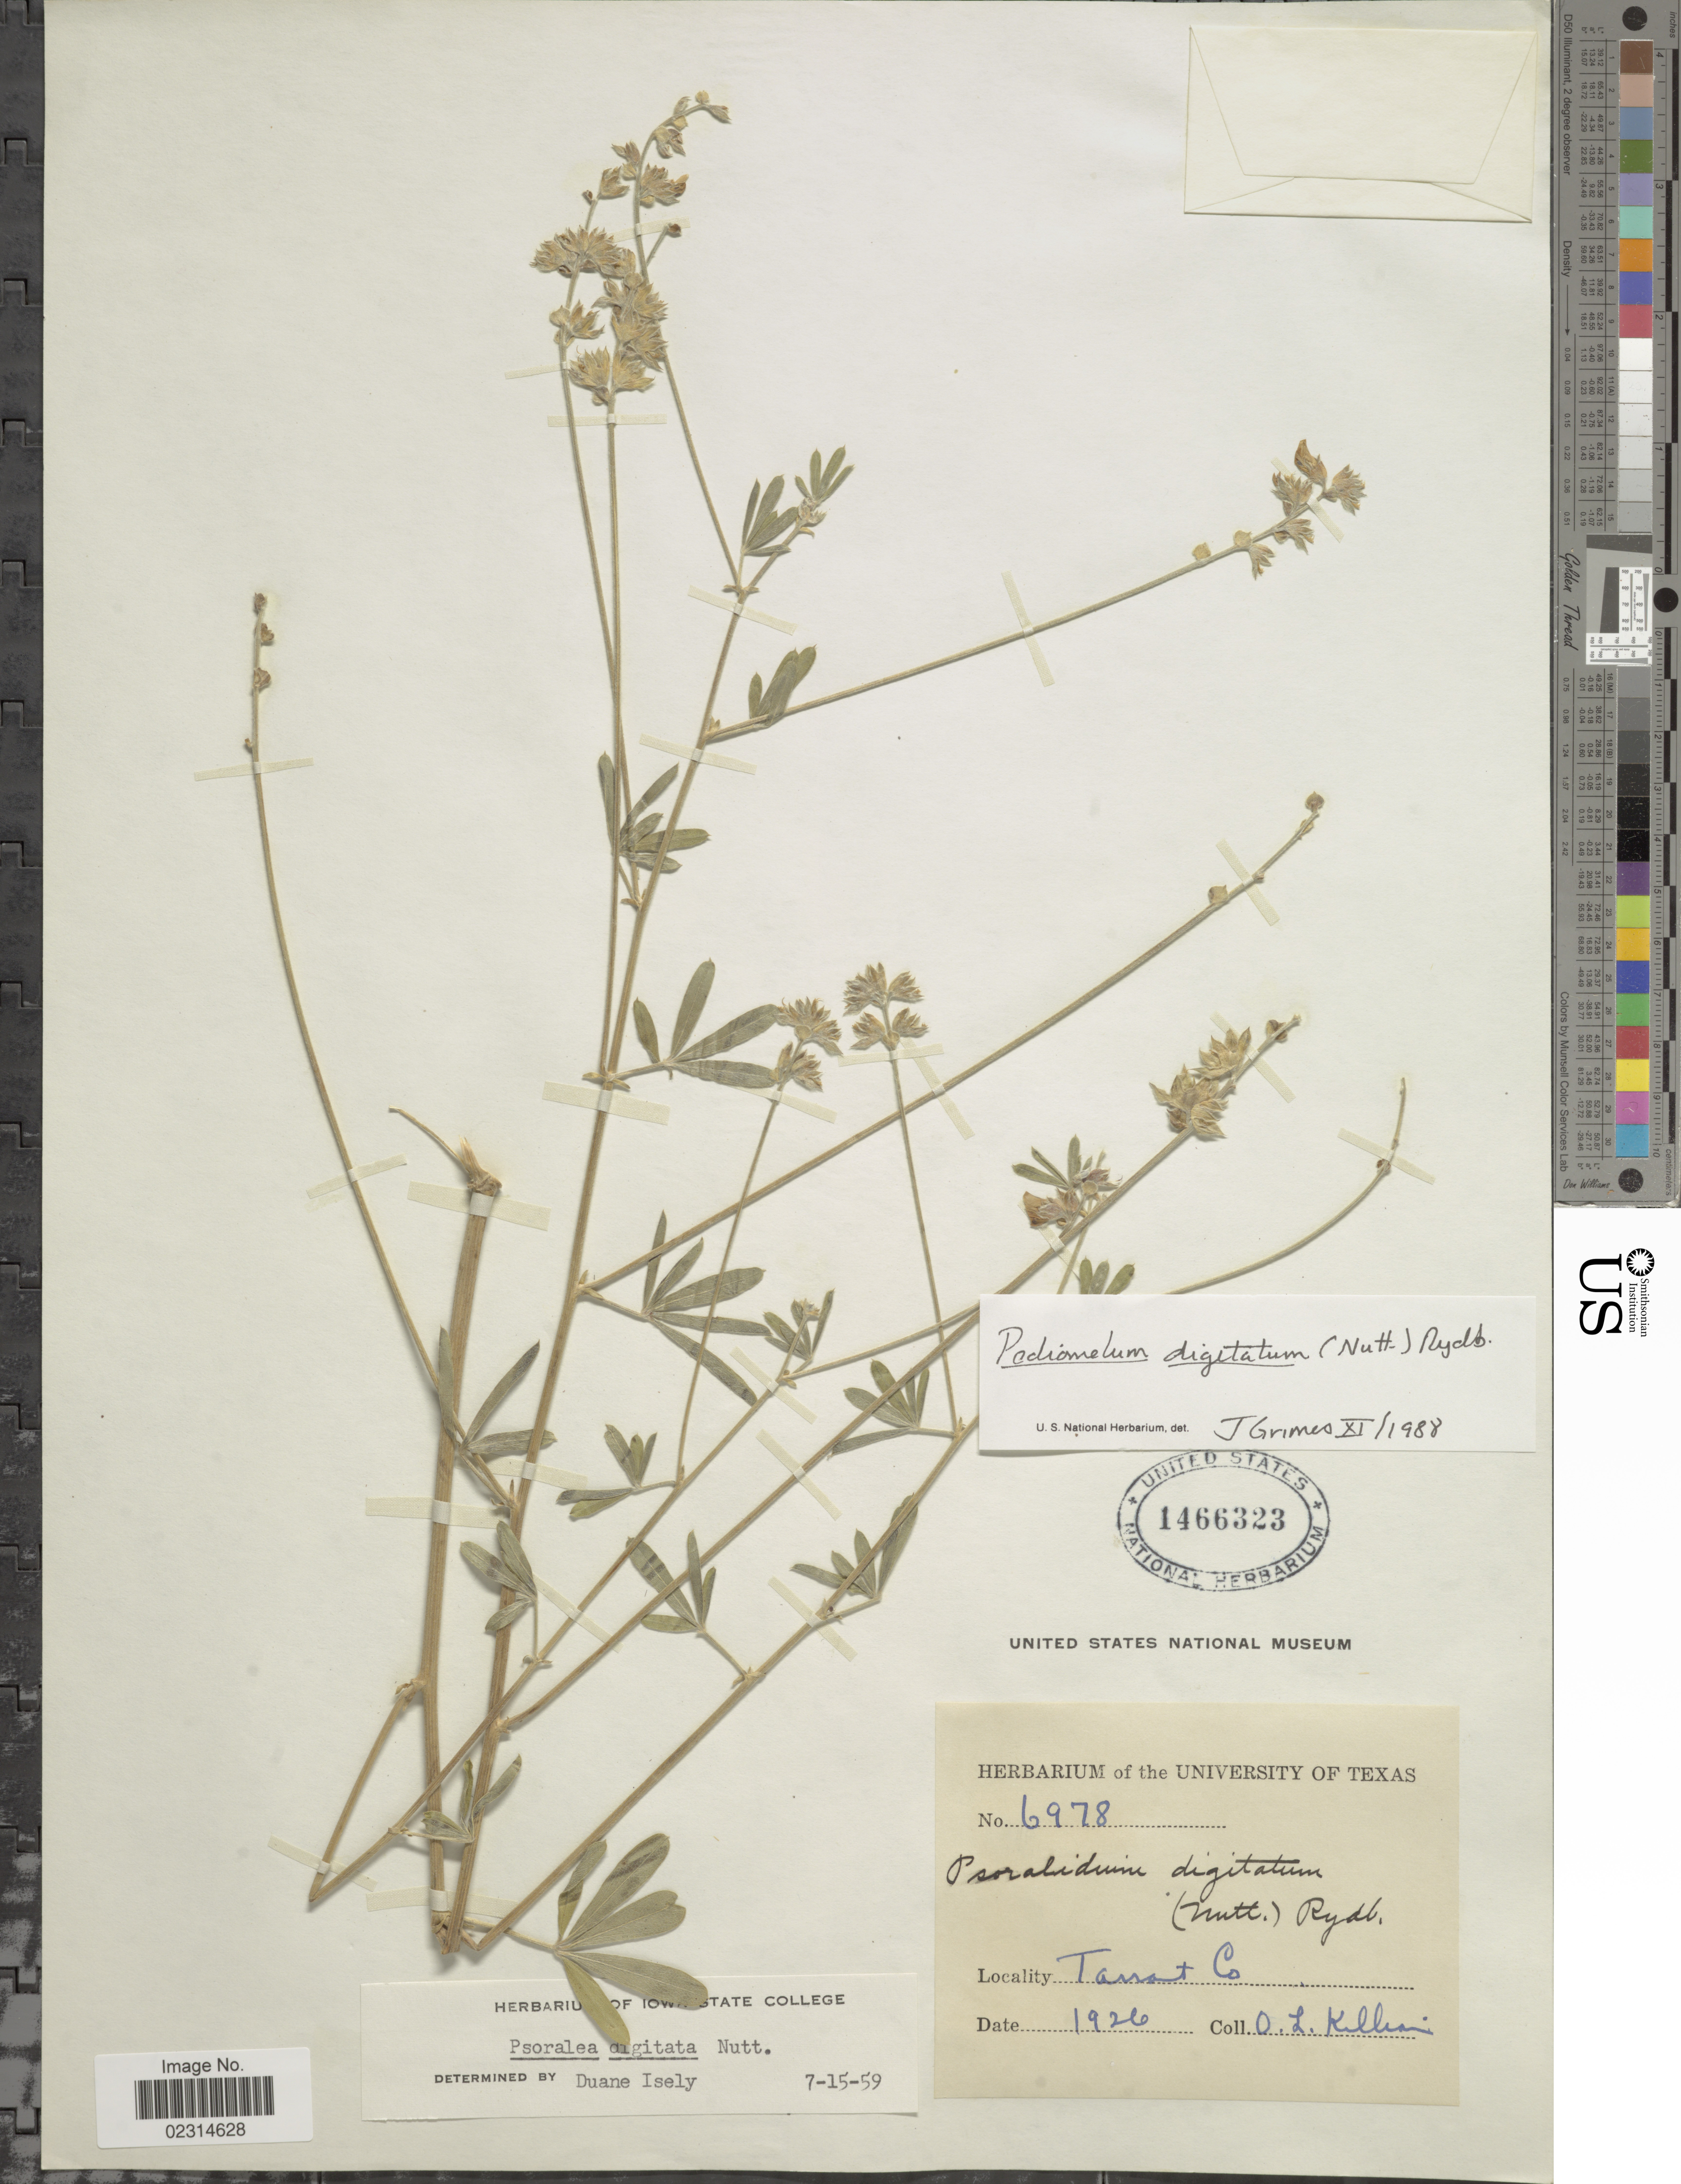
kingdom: Plantae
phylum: Tracheophyta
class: Magnoliopsida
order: Fabales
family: Fabaceae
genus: Pediomelum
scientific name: Pediomelum digitatum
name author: (Nutt. ex Torr. & A. Gray) Isely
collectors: O. Killian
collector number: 6978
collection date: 1926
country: United States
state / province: Texas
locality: Tarrant Co.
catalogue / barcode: US 1466323